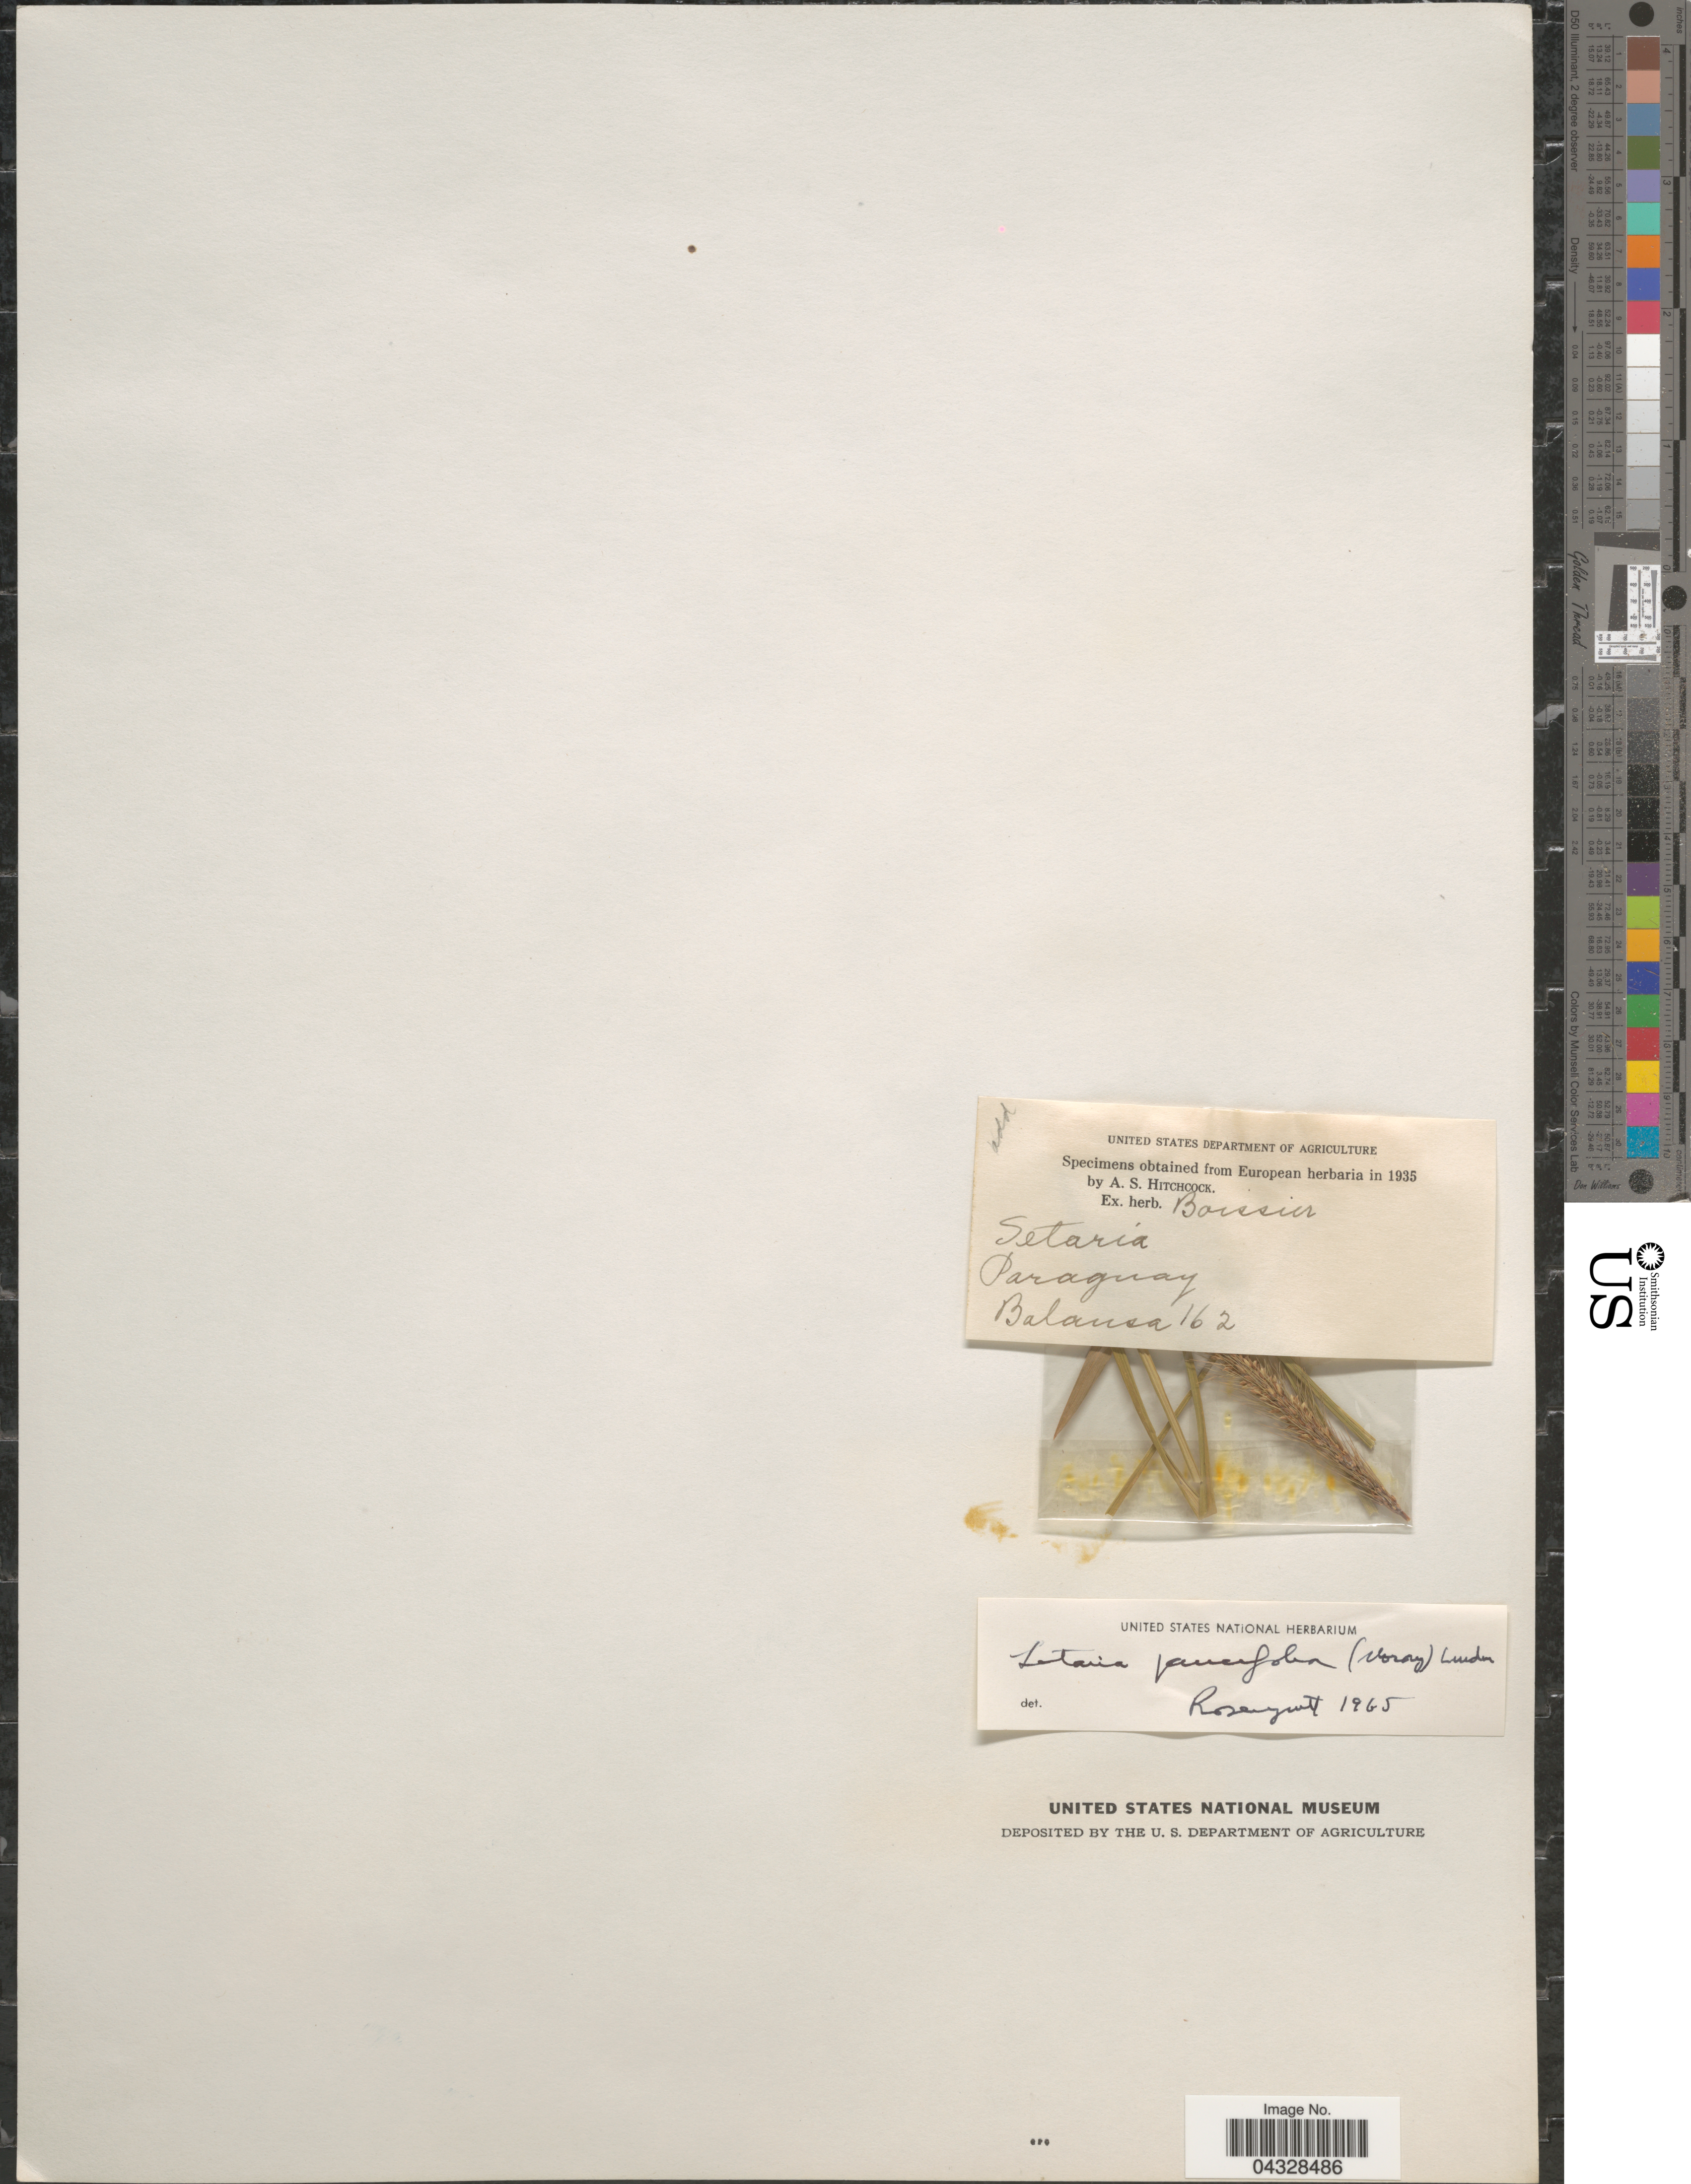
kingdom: Plantae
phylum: Tracheophyta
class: Liliopsida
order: Poales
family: Poaceae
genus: Setaria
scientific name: Setaria paucifolia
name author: (Morong) Lindm.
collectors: -. Balansa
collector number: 162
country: Paraguay